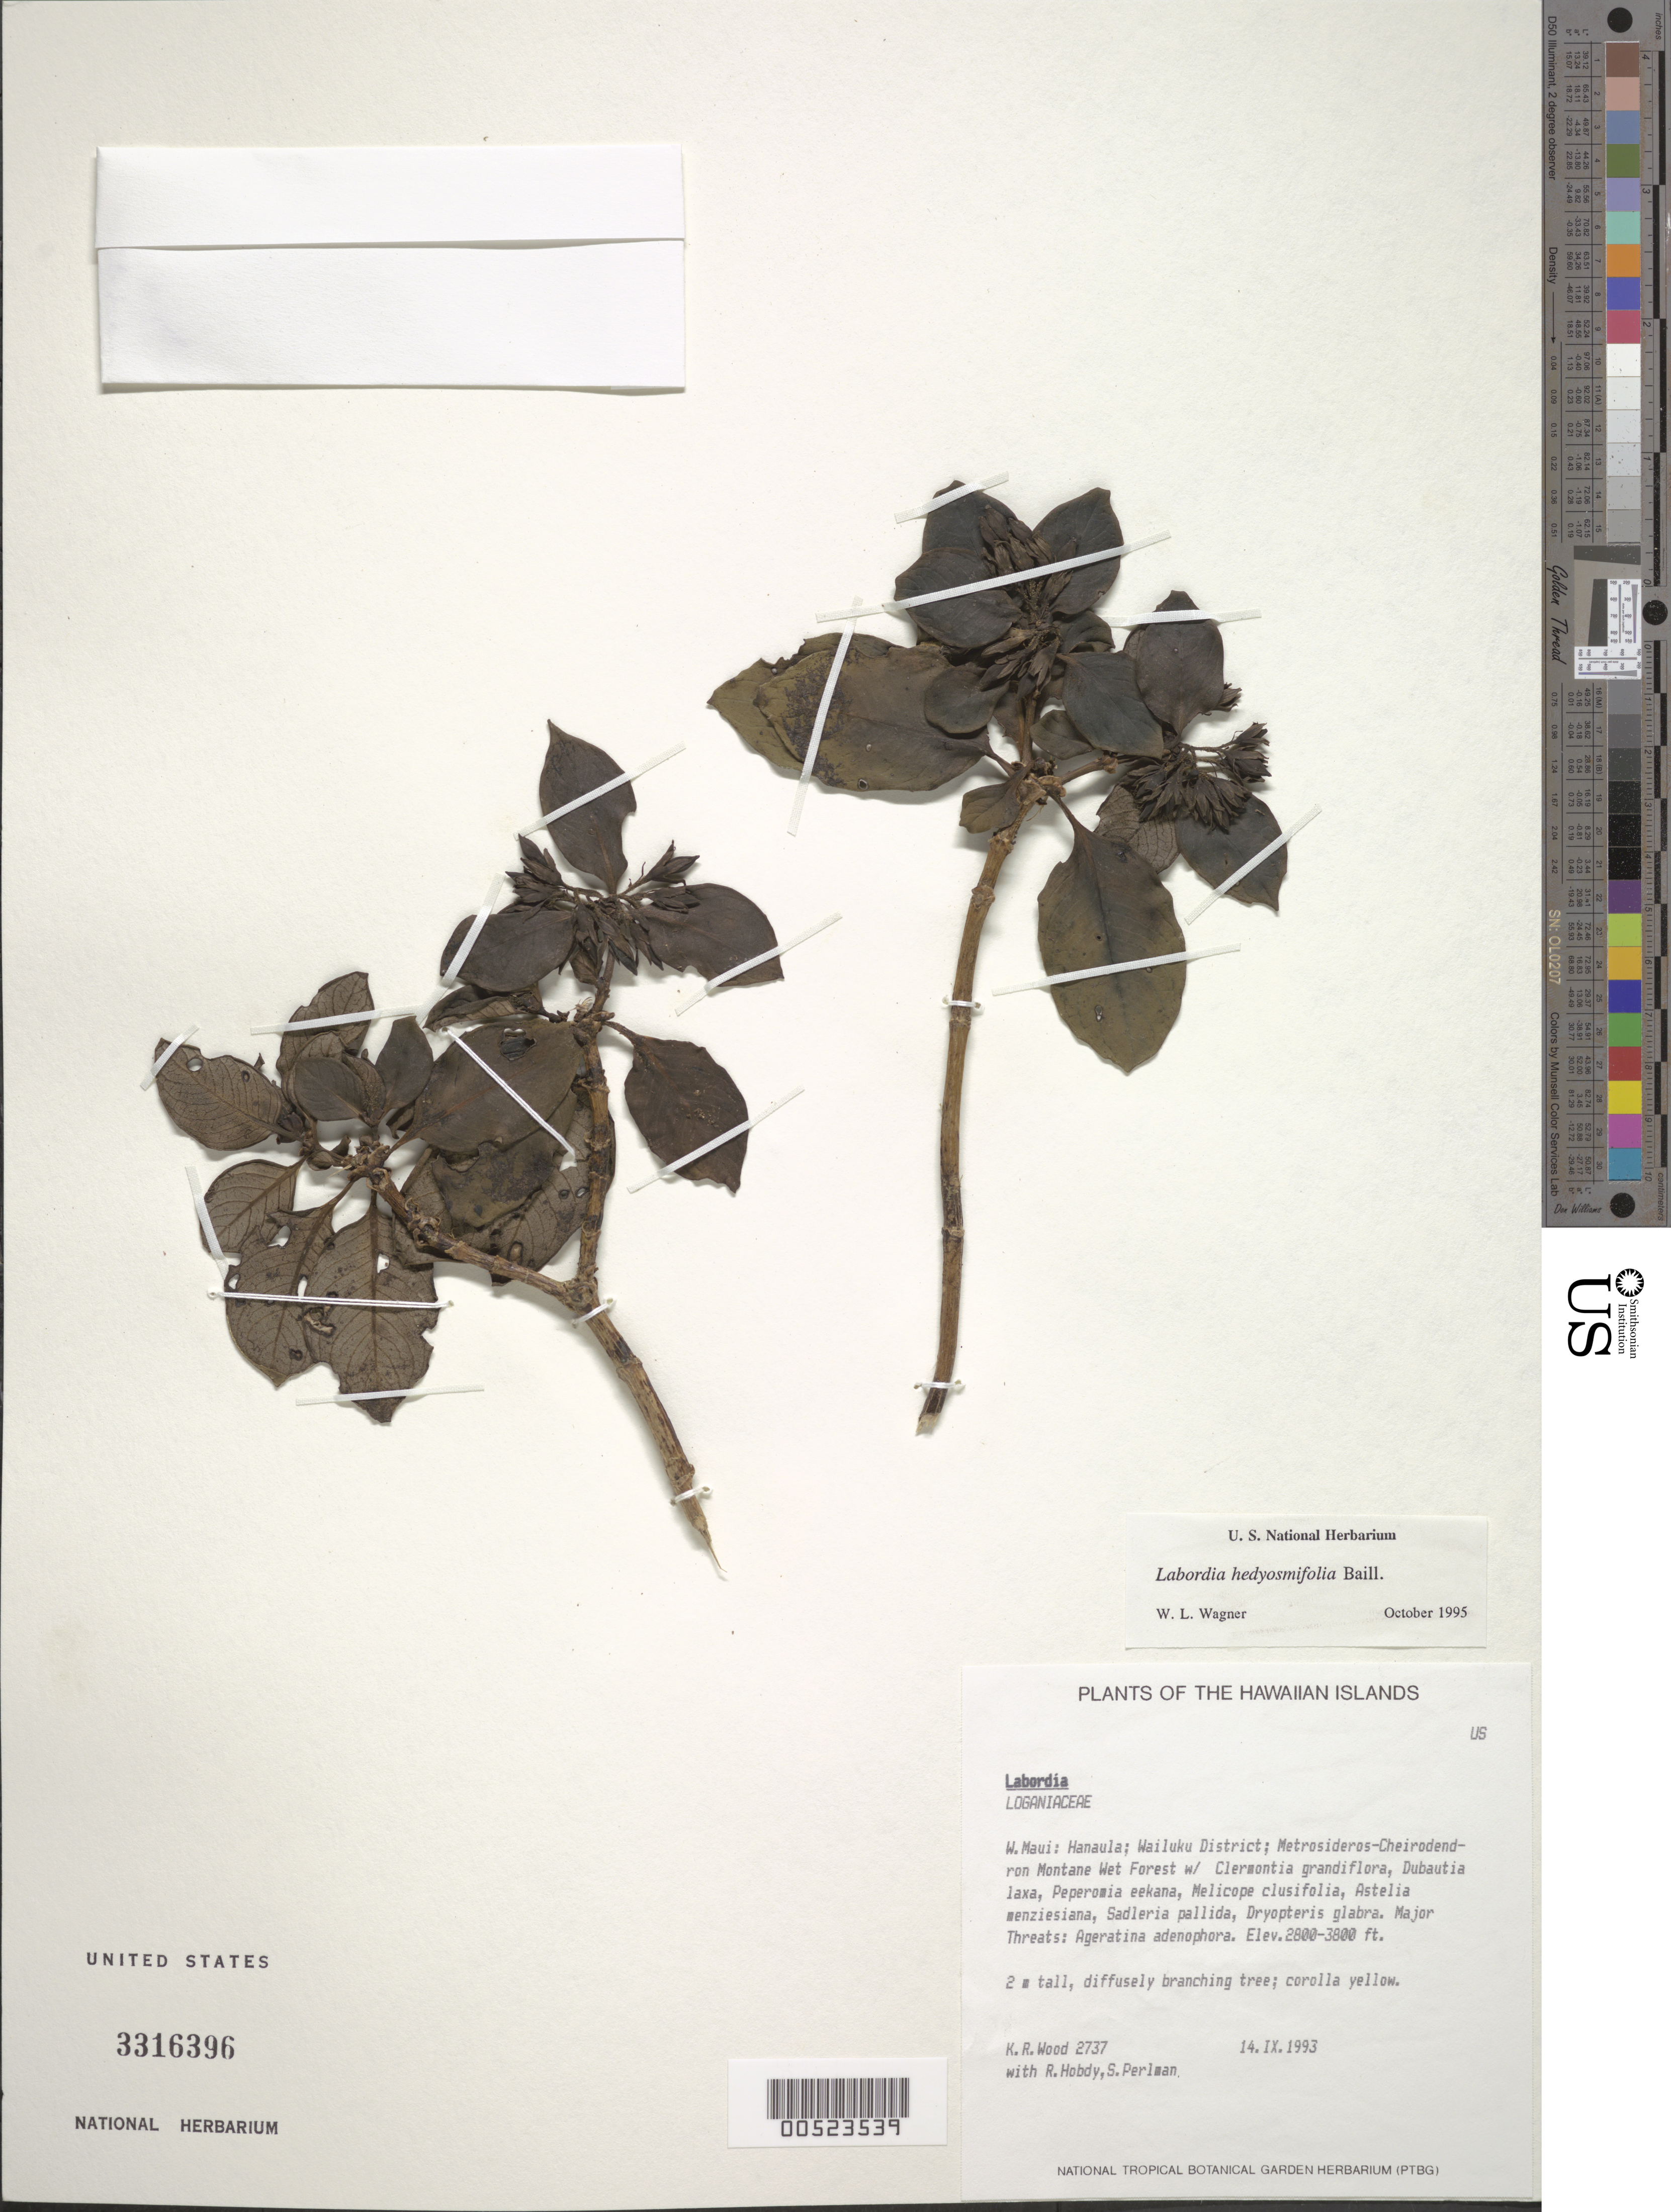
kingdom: Plantae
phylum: Tracheophyta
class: Magnoliopsida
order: Gentianales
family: Loganiaceae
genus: Geniostoma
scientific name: Geniostoma hedyosmifolium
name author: (Baill.) Byng & Christenh.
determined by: Wagner, W. L., (BOT), Smithsonian Institution - National Museum of Natural History (UNITED STATES)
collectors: K. R. Wood, R. Hobdy & S. P. Perlman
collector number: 2737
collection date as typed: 14 Sep 1993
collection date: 1993-09-14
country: United States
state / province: Hawaii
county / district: Maui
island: Maui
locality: W Maui, Hanaula, Wailuku Dist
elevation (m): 853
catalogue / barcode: US 3316396